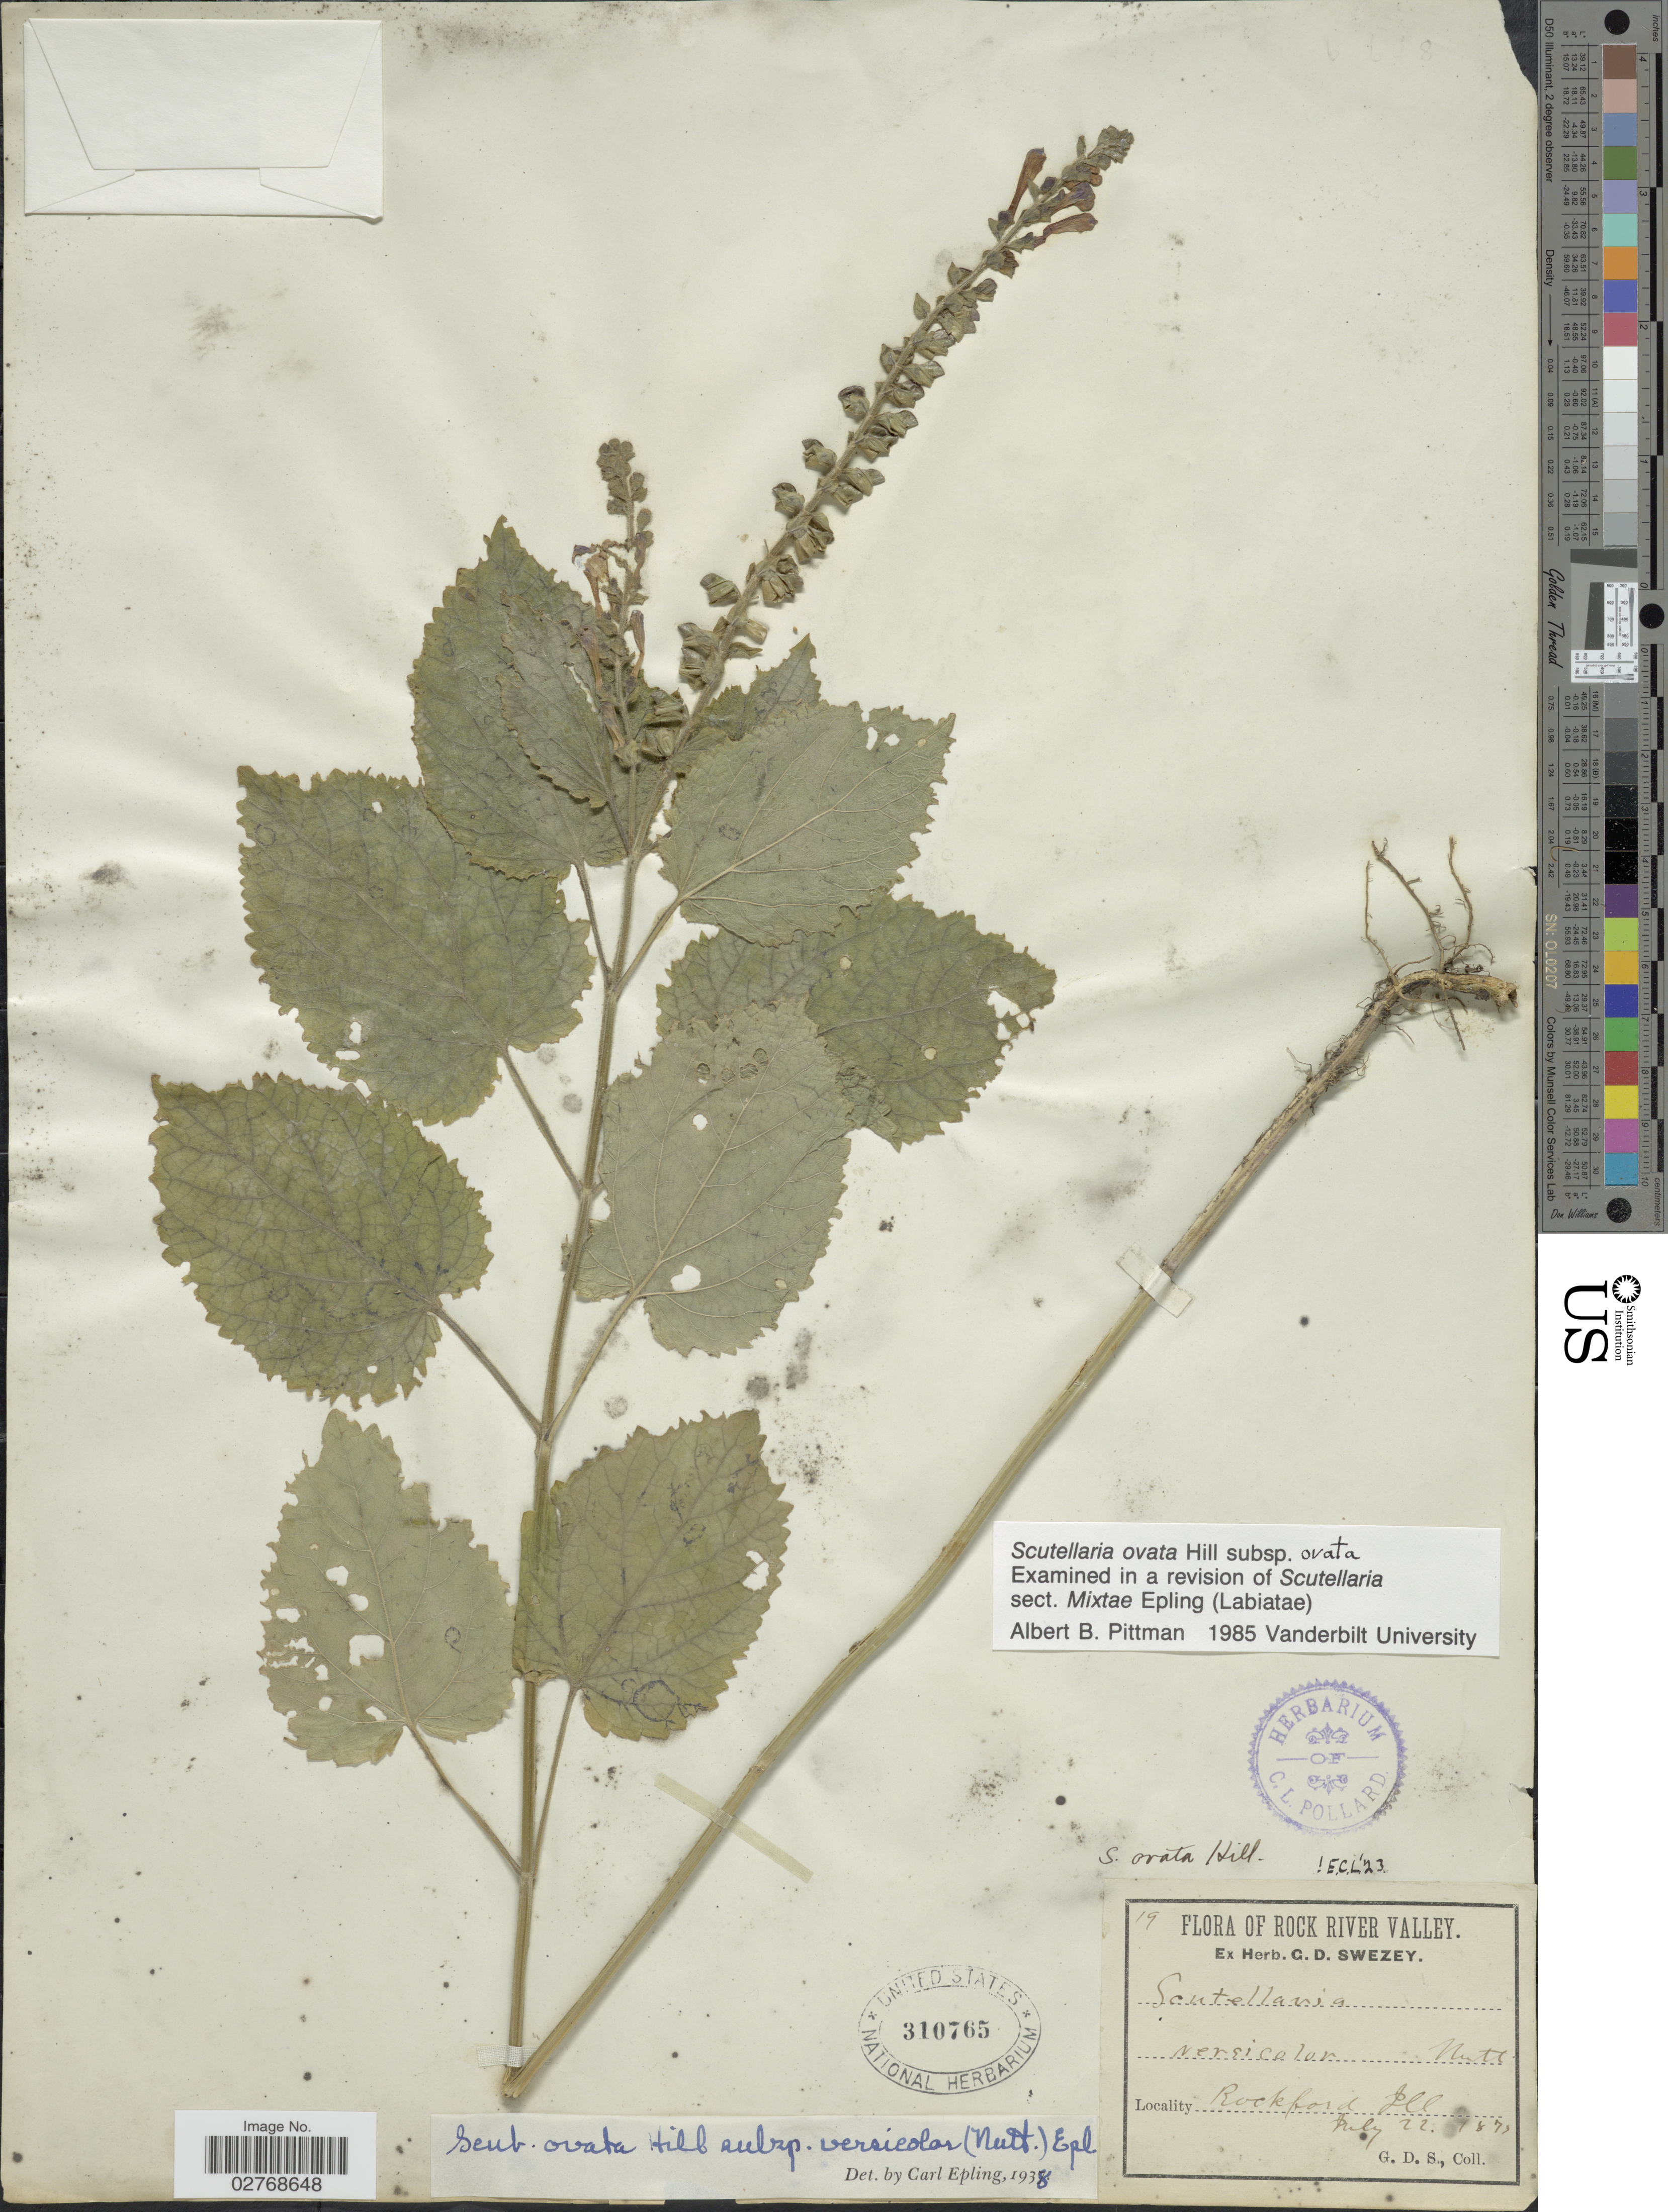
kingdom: Plantae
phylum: Tracheophyta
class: Magnoliopsida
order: Lamiales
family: Lamiaceae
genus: Scutellaria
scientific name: Scutellaria ovata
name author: Hill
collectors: G. D. Swezey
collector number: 19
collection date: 1873-07-22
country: United States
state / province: Illinois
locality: Rock River Valley. Rockford.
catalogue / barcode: US 310765